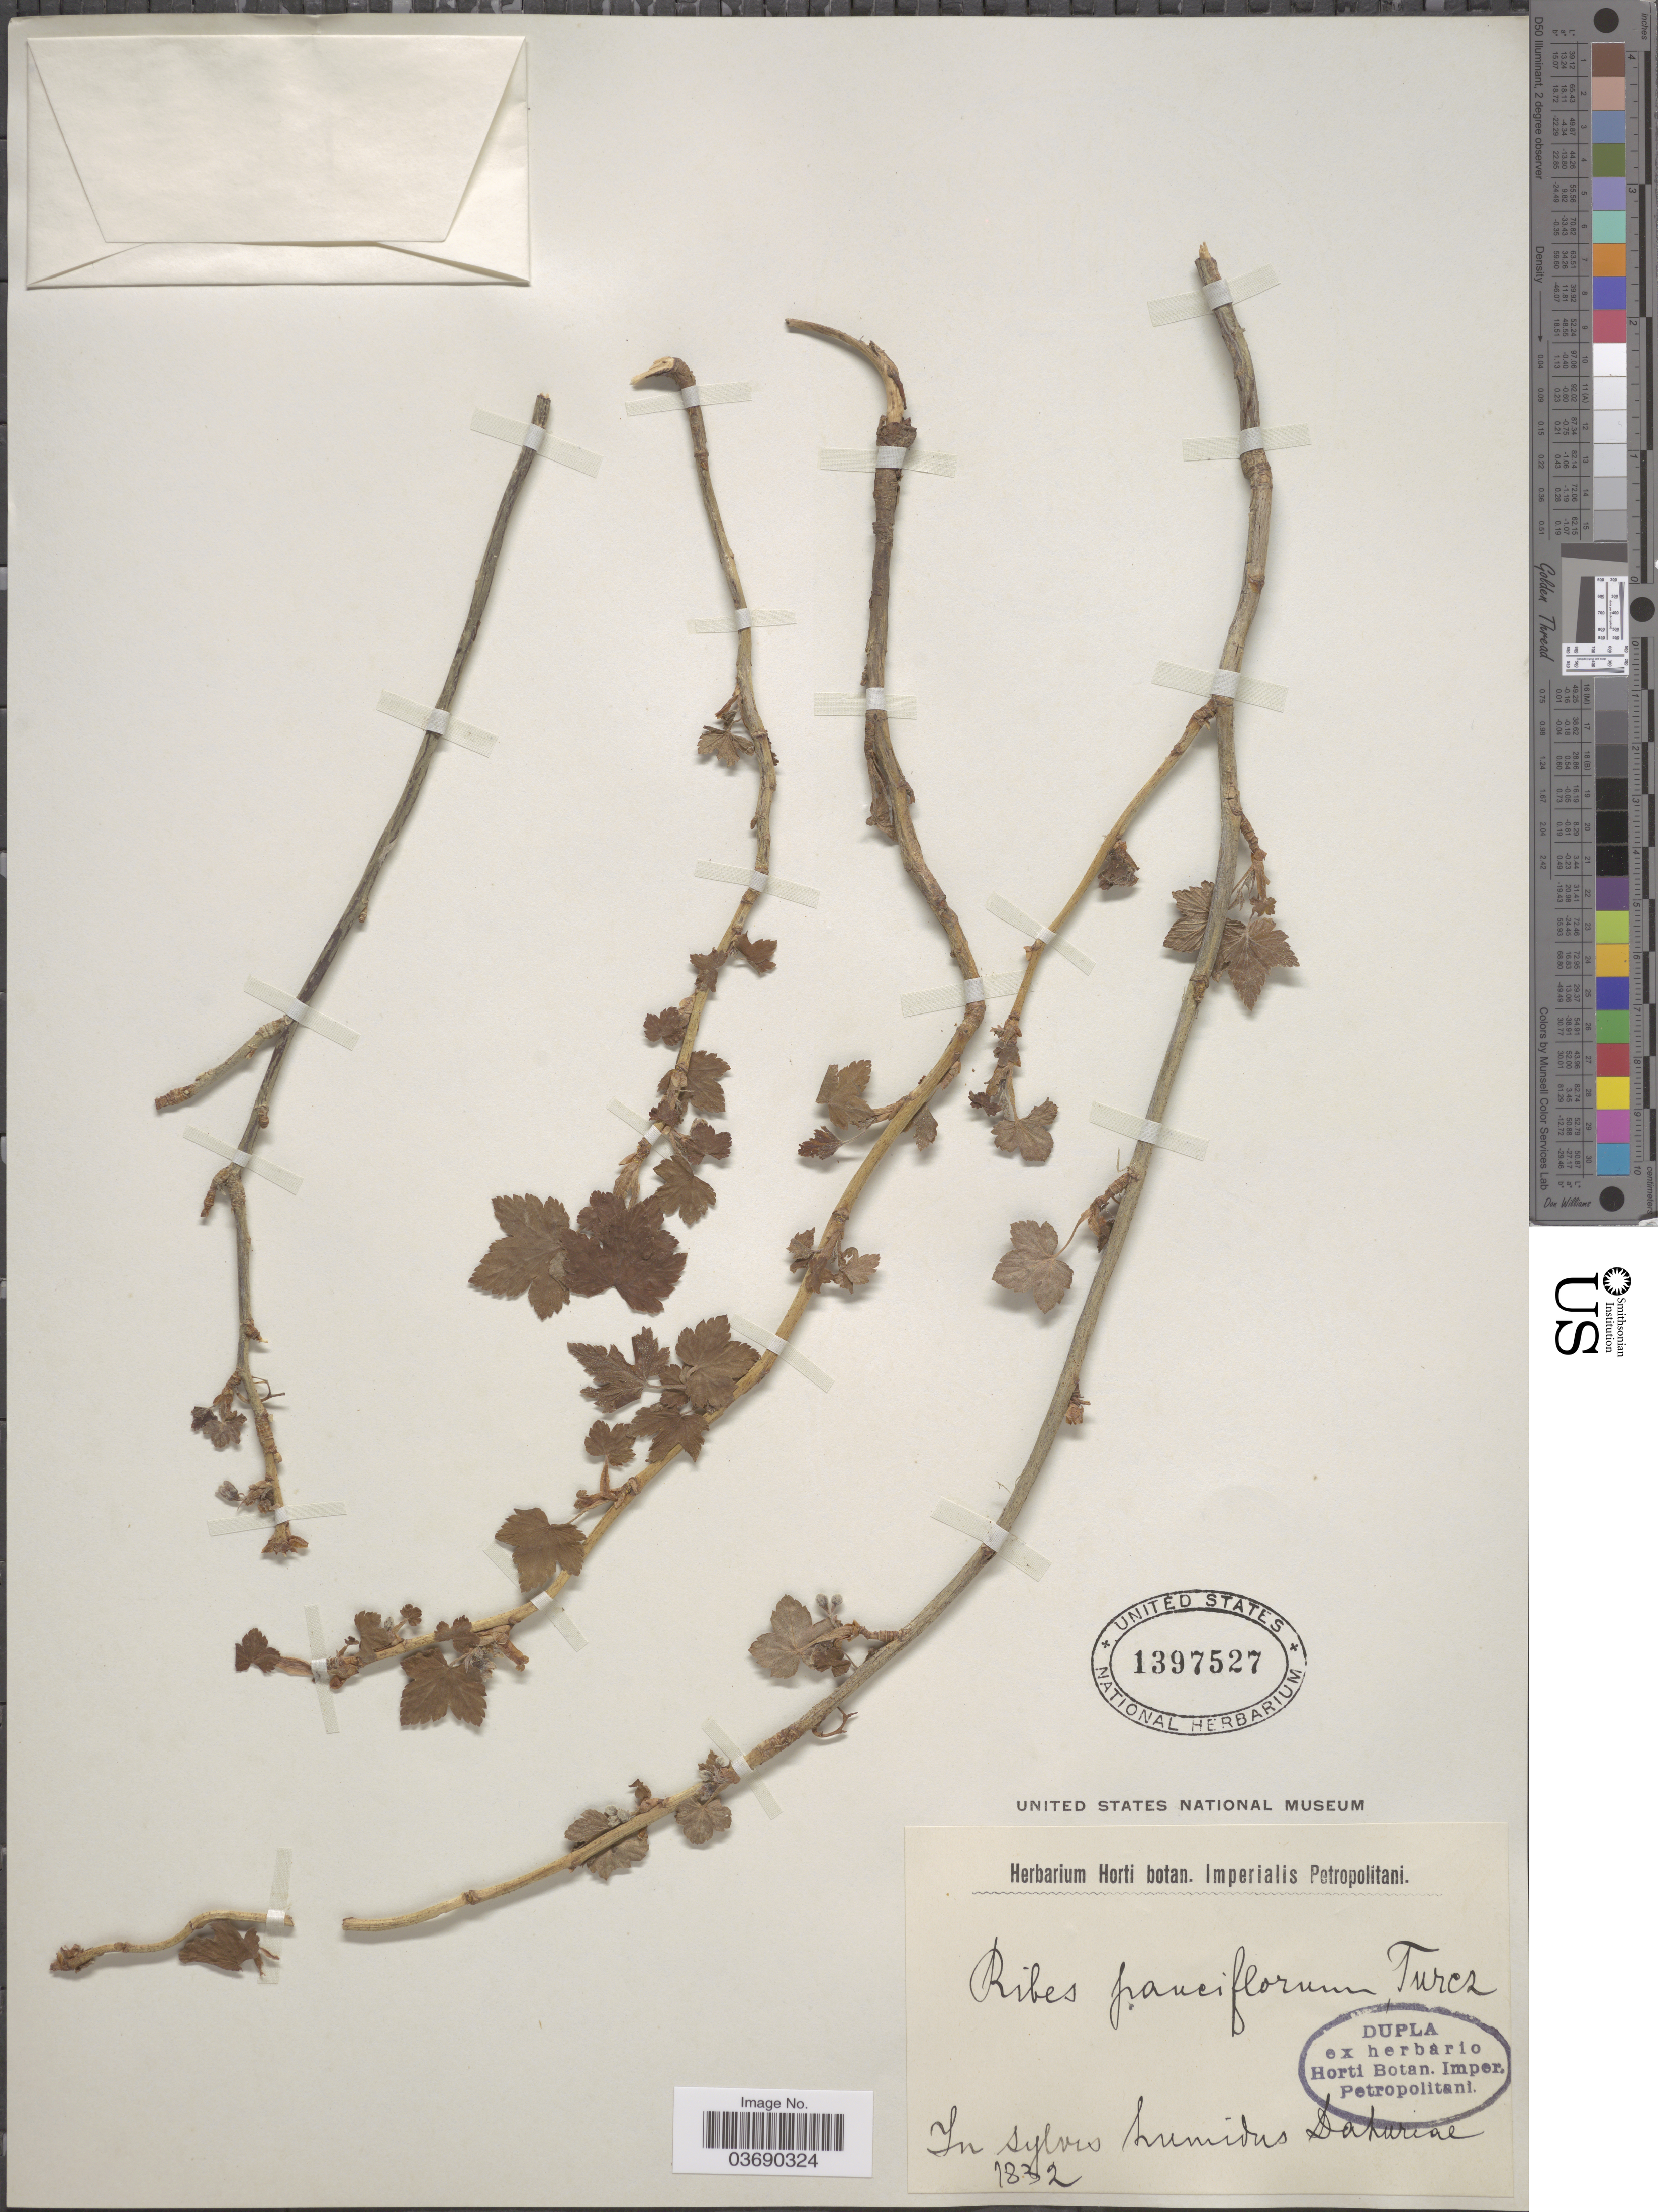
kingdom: Plantae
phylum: Tracheophyta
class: Magnoliopsida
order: Saxifragales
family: Grossulariaceae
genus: Ribes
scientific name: Ribes pauciflorum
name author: Turcz. ex Ledeb.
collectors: Ex herb. Petropolitano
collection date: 1832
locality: In sylvis humidus Dahariae.*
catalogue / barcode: US 1397527